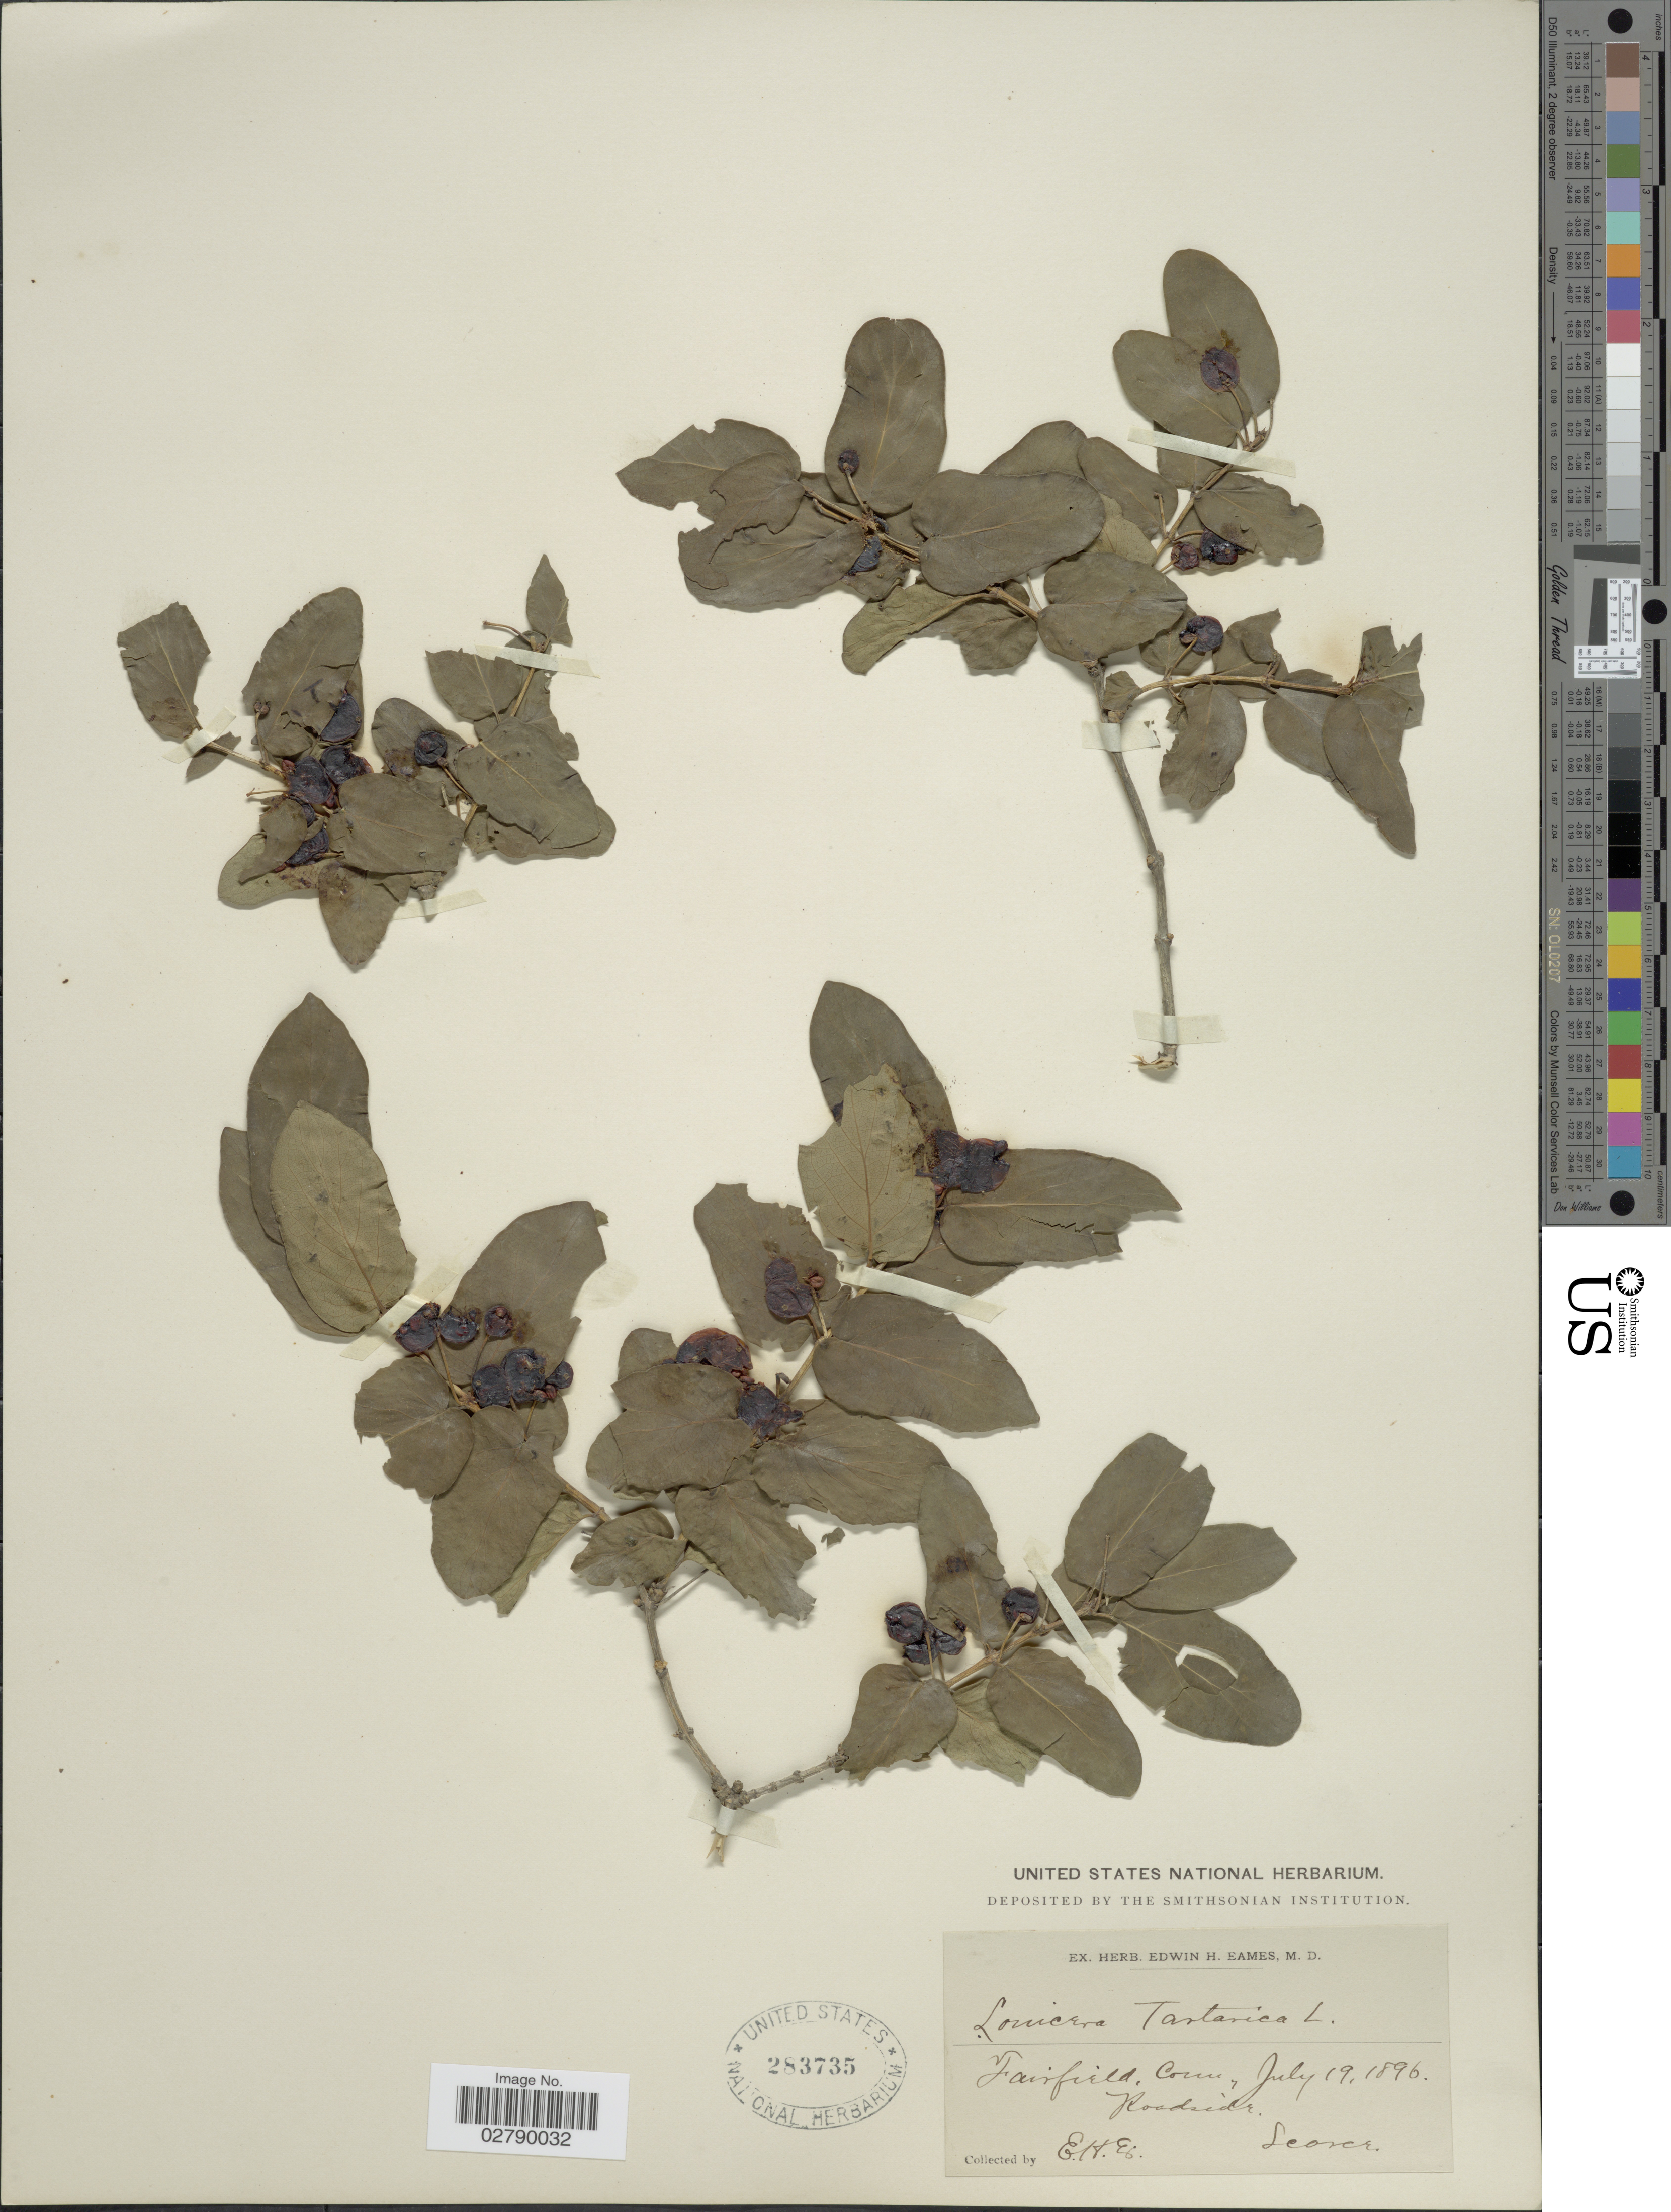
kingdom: Plantae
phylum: Tracheophyta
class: Magnoliopsida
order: Dipsacales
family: Caprifoliaceae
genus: Lonicera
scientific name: Lonicera tatarica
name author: L.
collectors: E. H. Eames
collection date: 1896-07-19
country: United States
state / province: Connecticut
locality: Fairfield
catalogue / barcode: US 283735